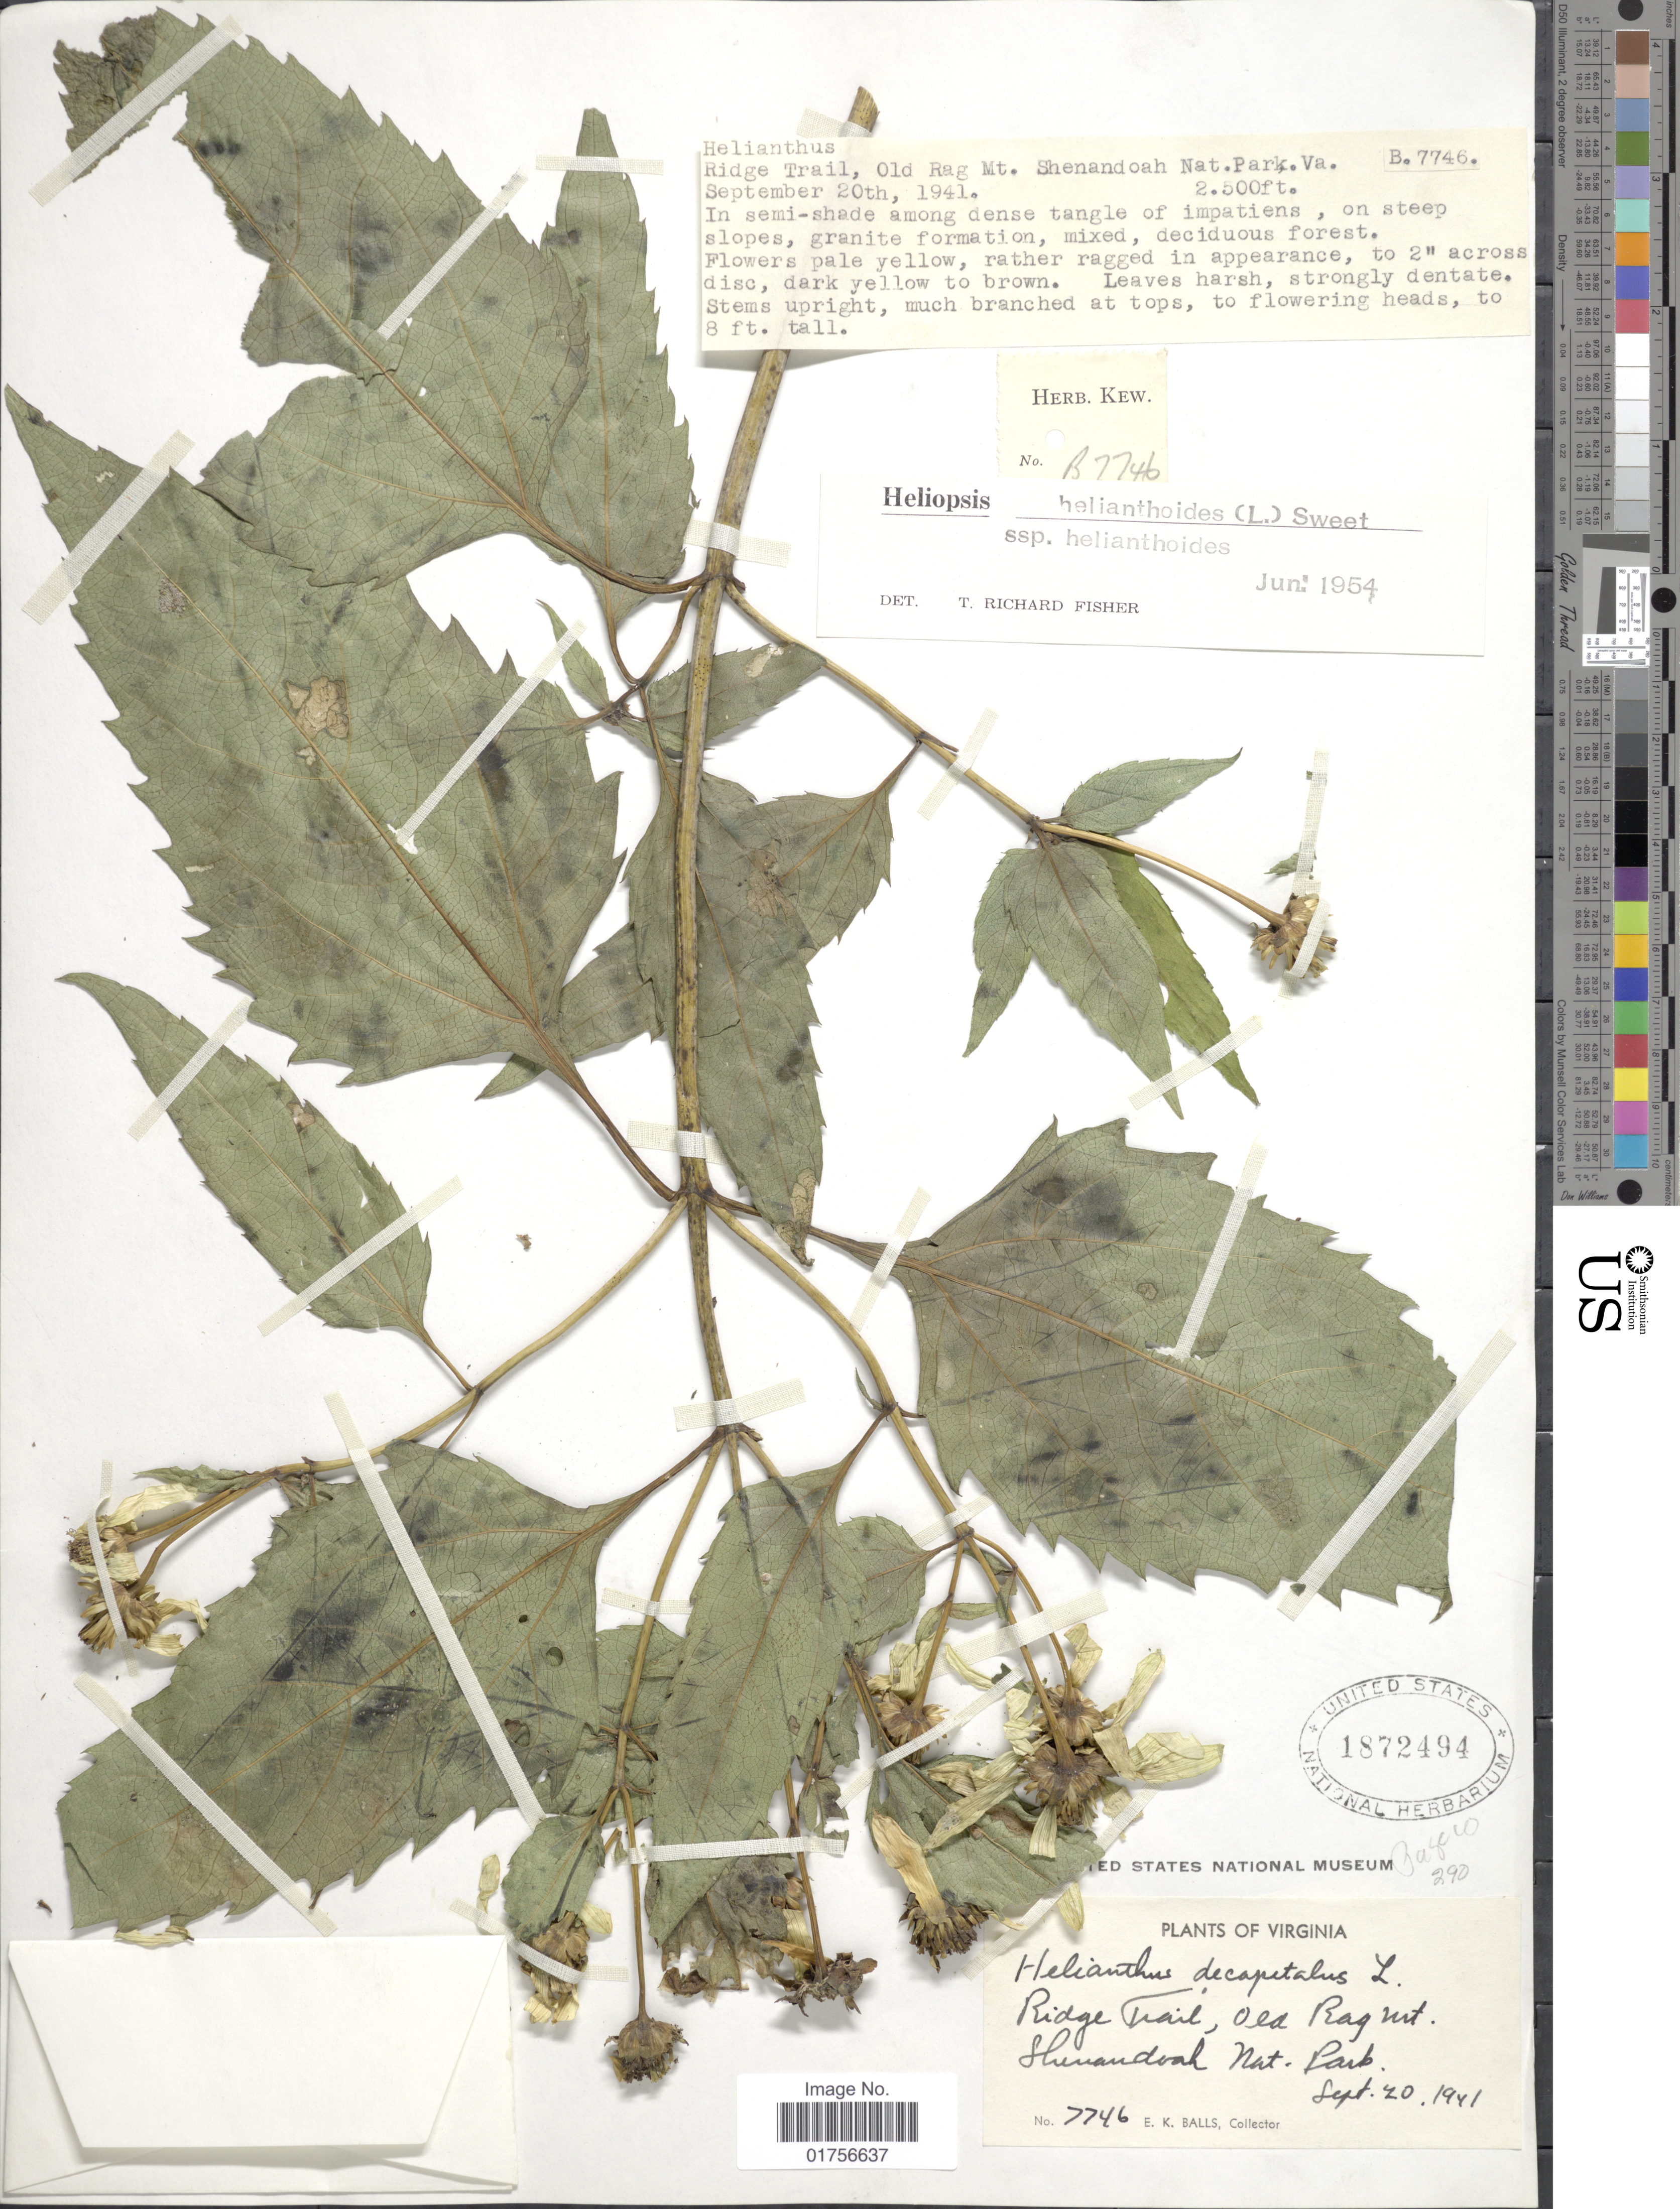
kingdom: Plantae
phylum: Tracheophyta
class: Magnoliopsida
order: Asterales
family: Asteraceae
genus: Heliopsis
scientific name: Heliopsis helianthoides subsp. helianthoides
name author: (L.) Sweet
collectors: E. K. Balls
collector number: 7746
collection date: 1941-09-20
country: United States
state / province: Virginia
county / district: Madison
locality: Ridge Trail, Old Rag Mt., Shenandoah Nat. Park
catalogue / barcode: US 1872494